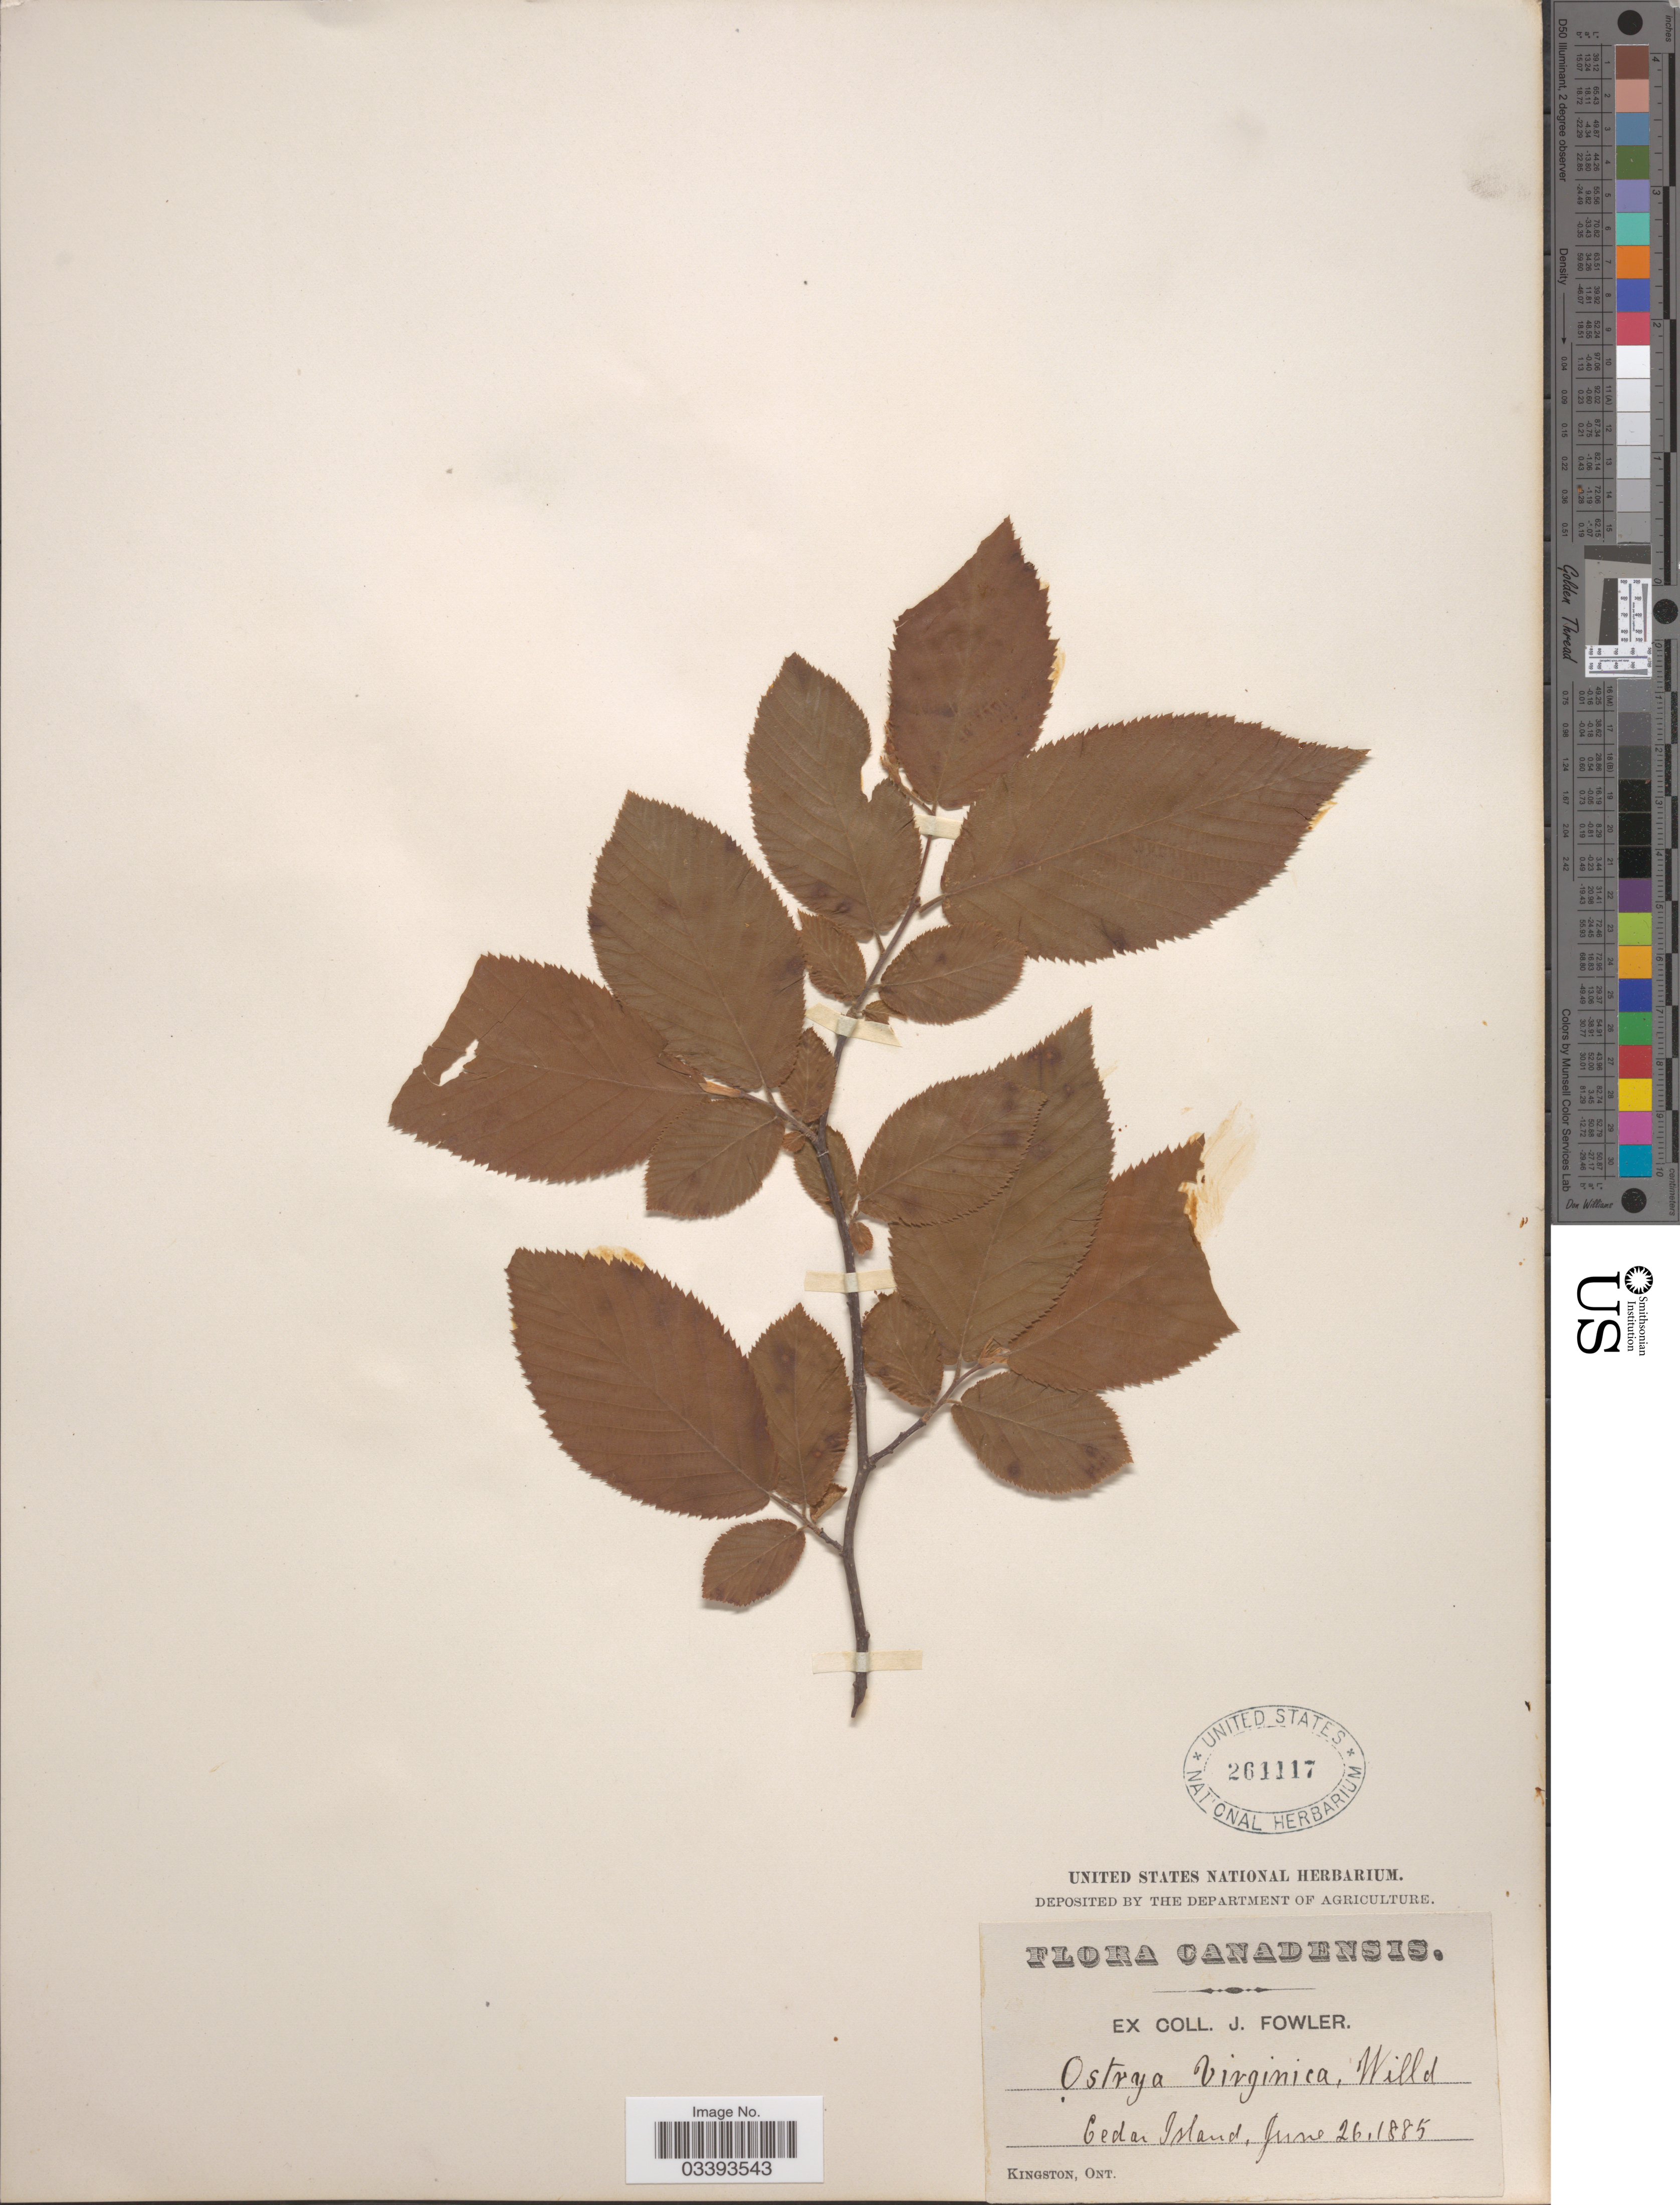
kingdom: Plantae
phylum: Tracheophyta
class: Magnoliopsida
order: Fagales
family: Betulaceae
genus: Ostrya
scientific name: Ostrya virginiana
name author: (Mill.) K. Koch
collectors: J. Fowler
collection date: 1885-06-26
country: Canada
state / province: Ontario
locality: Cedar Island.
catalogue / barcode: US 261117